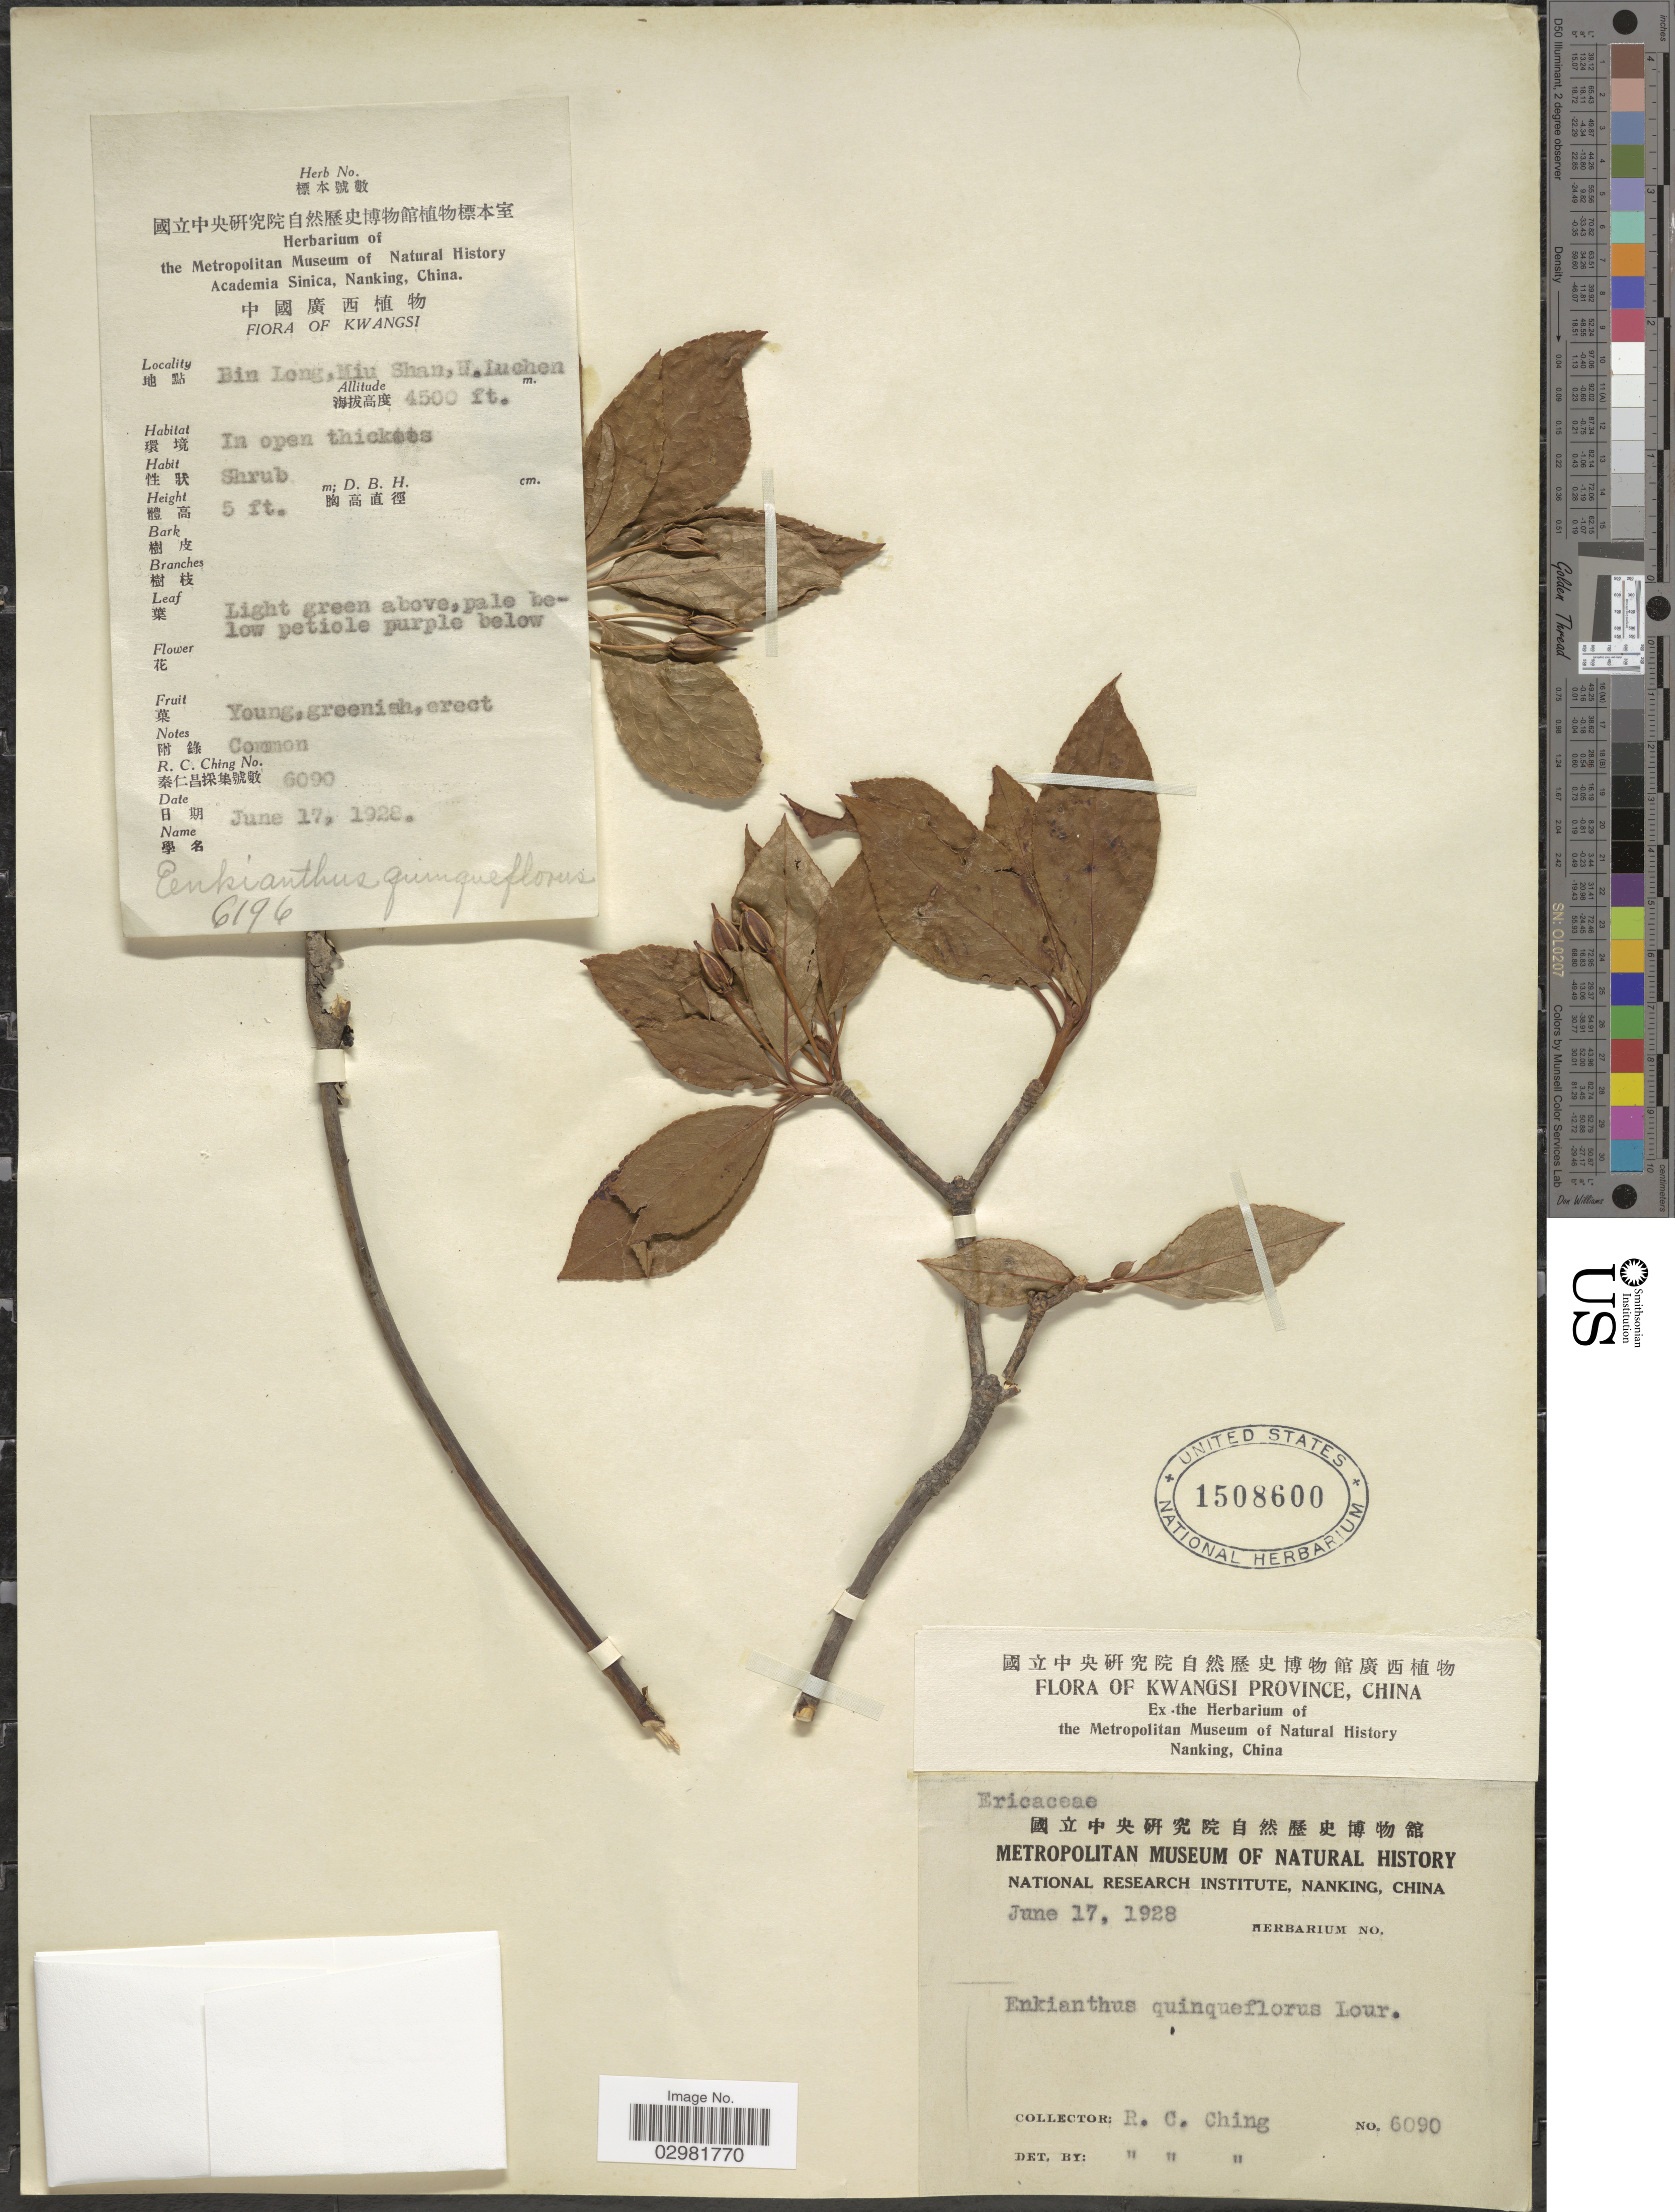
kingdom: Plantae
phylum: Tracheophyta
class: Magnoliopsida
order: Ericales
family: Ericaceae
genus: Enkianthus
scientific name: Enkianthus quinqueflorus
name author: Lour.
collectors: R. C. Ching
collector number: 6090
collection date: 1928-06-17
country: China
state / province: Guangxi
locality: Kwangsi Province. Biu Long, Miu Shan, H. Luchen.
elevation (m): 1372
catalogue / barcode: US 1508600